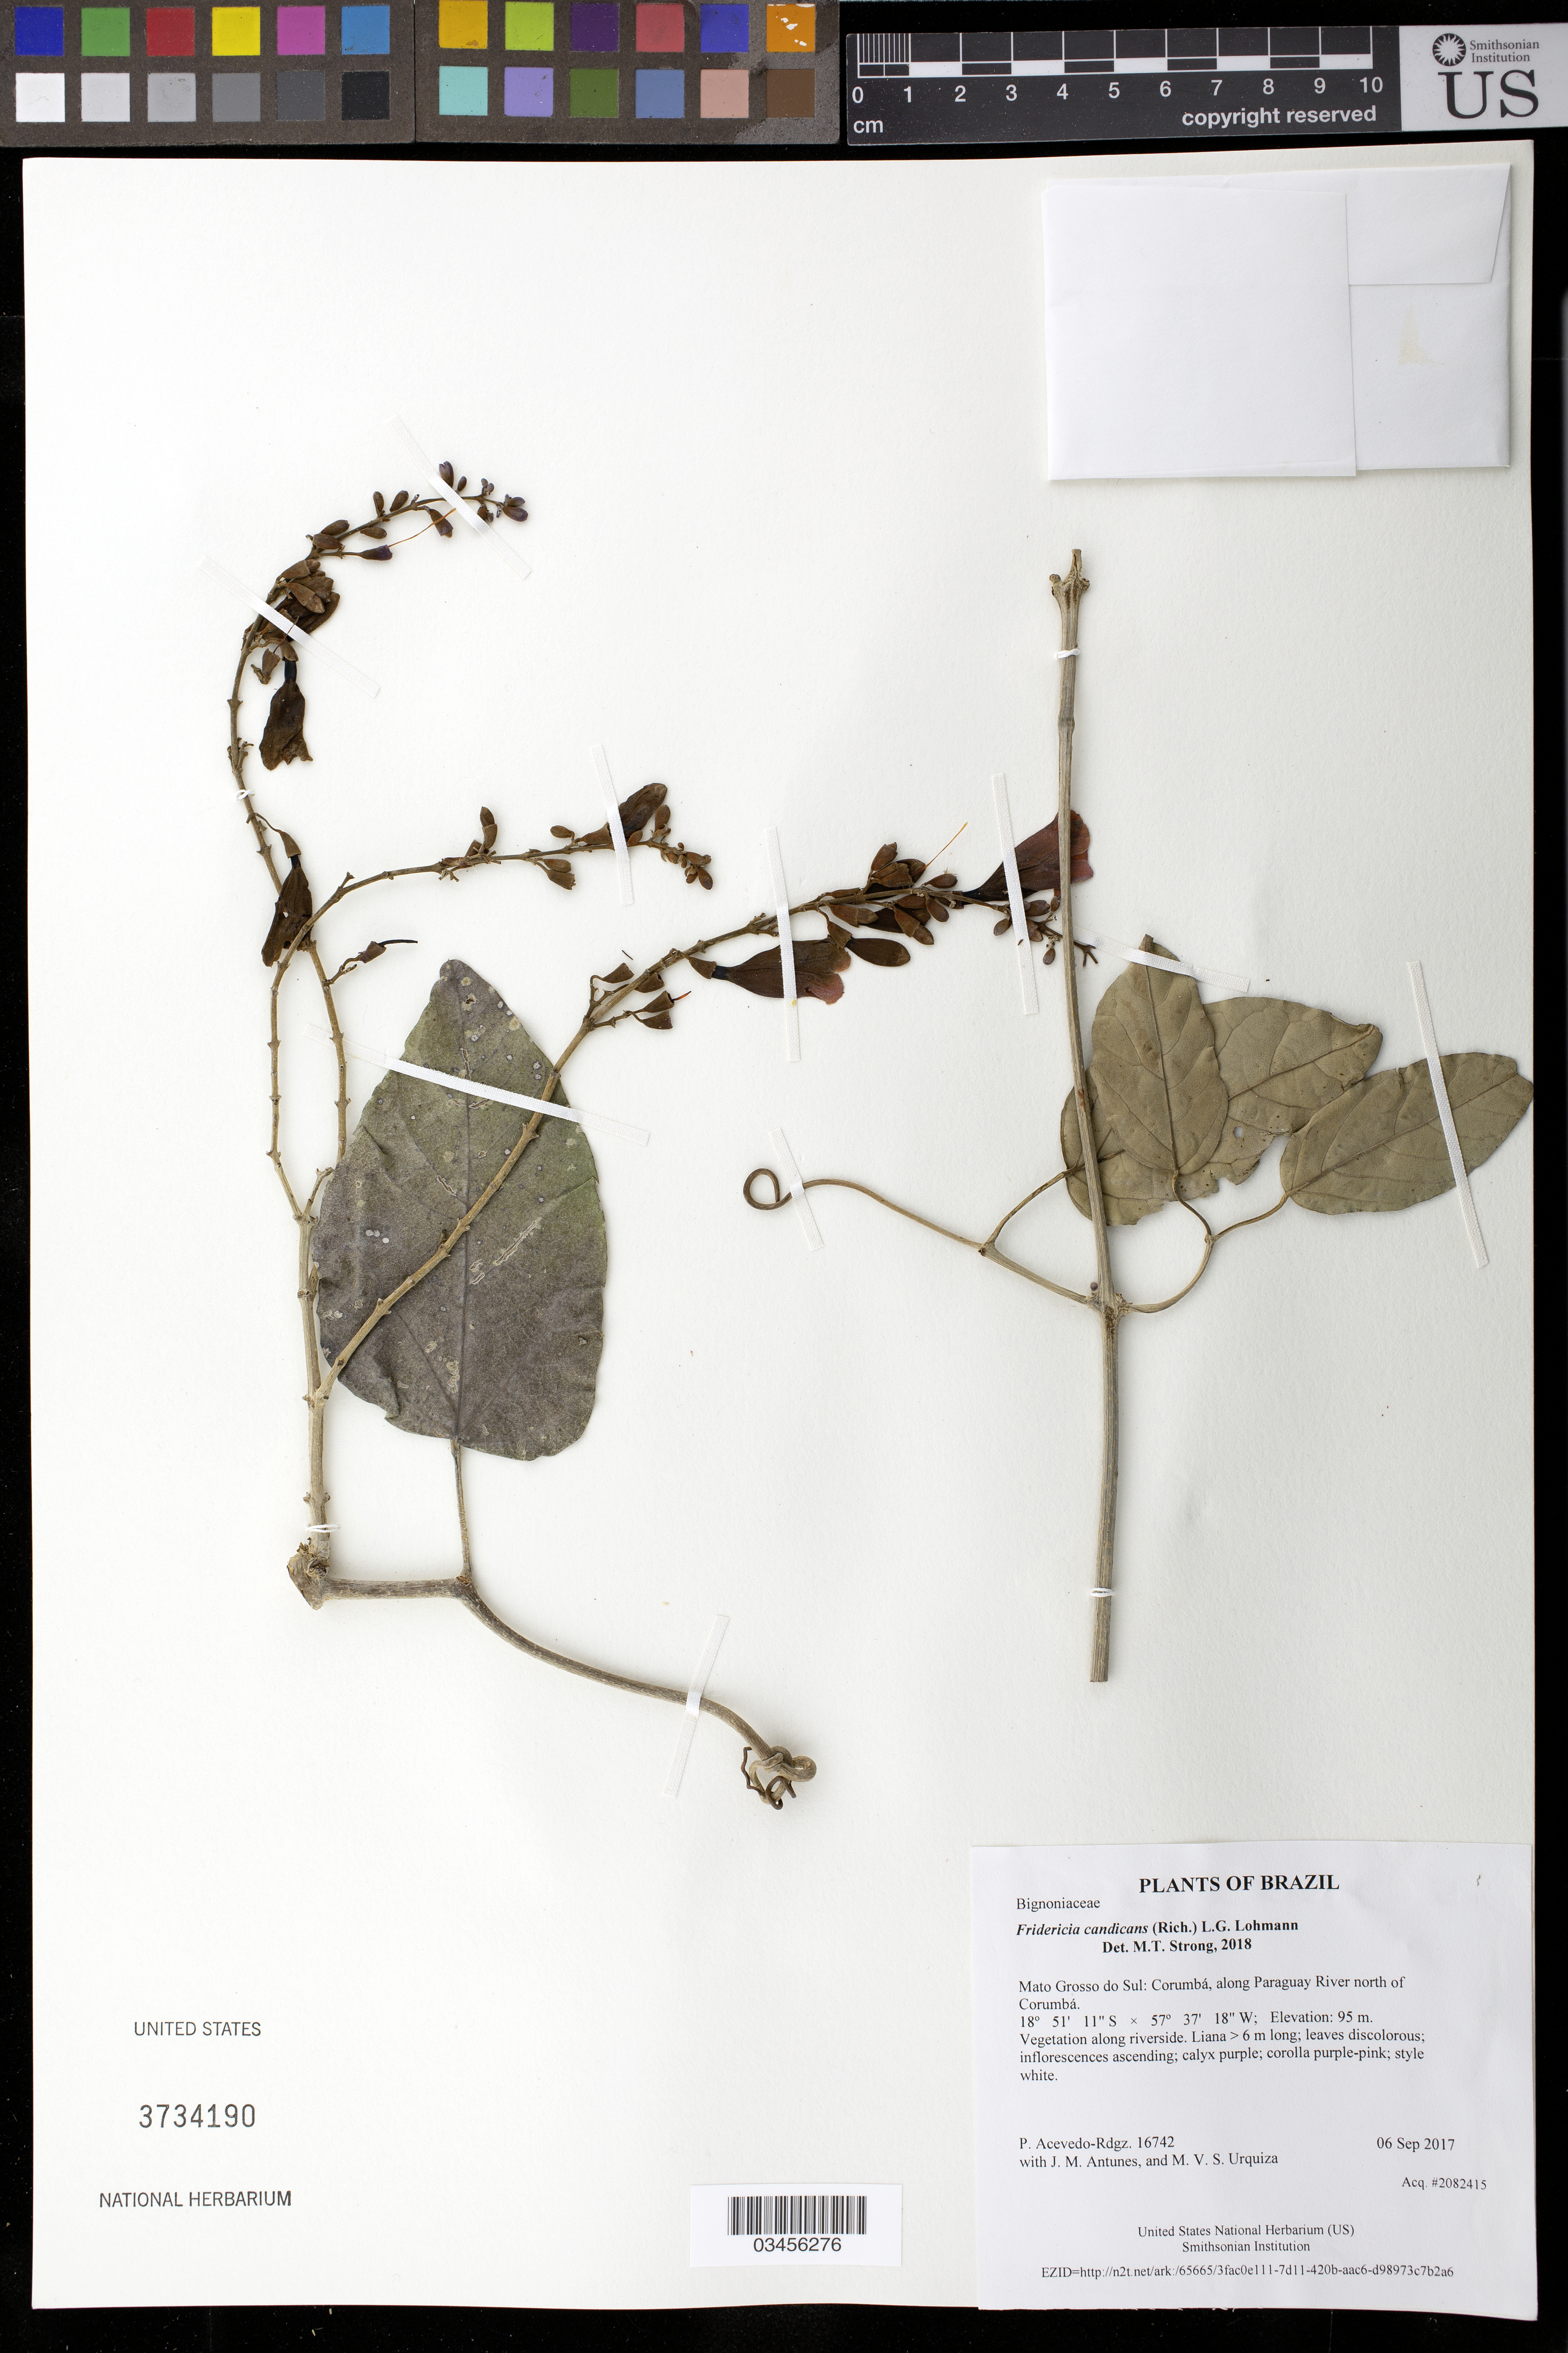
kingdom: Plantae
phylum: Tracheophyta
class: Magnoliopsida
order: Lamiales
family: Bignoniaceae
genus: Fridericia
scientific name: Fridericia candicans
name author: (Rich.) L.G. Lohmann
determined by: Strong, Mark T., (BOT), Smithsonian Institution - National Museum of Natural History (UNITED STATES)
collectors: P. Acevedo-Rodr., J. M. Antunes & M. V. S. Urquiza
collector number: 16742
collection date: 2017-09-06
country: Brazil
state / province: Mato Grosso do Sul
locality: Corumbá, along Paraguay River north of Corumbá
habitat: Vegetation along riverside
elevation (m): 95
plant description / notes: US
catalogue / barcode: US 3734190